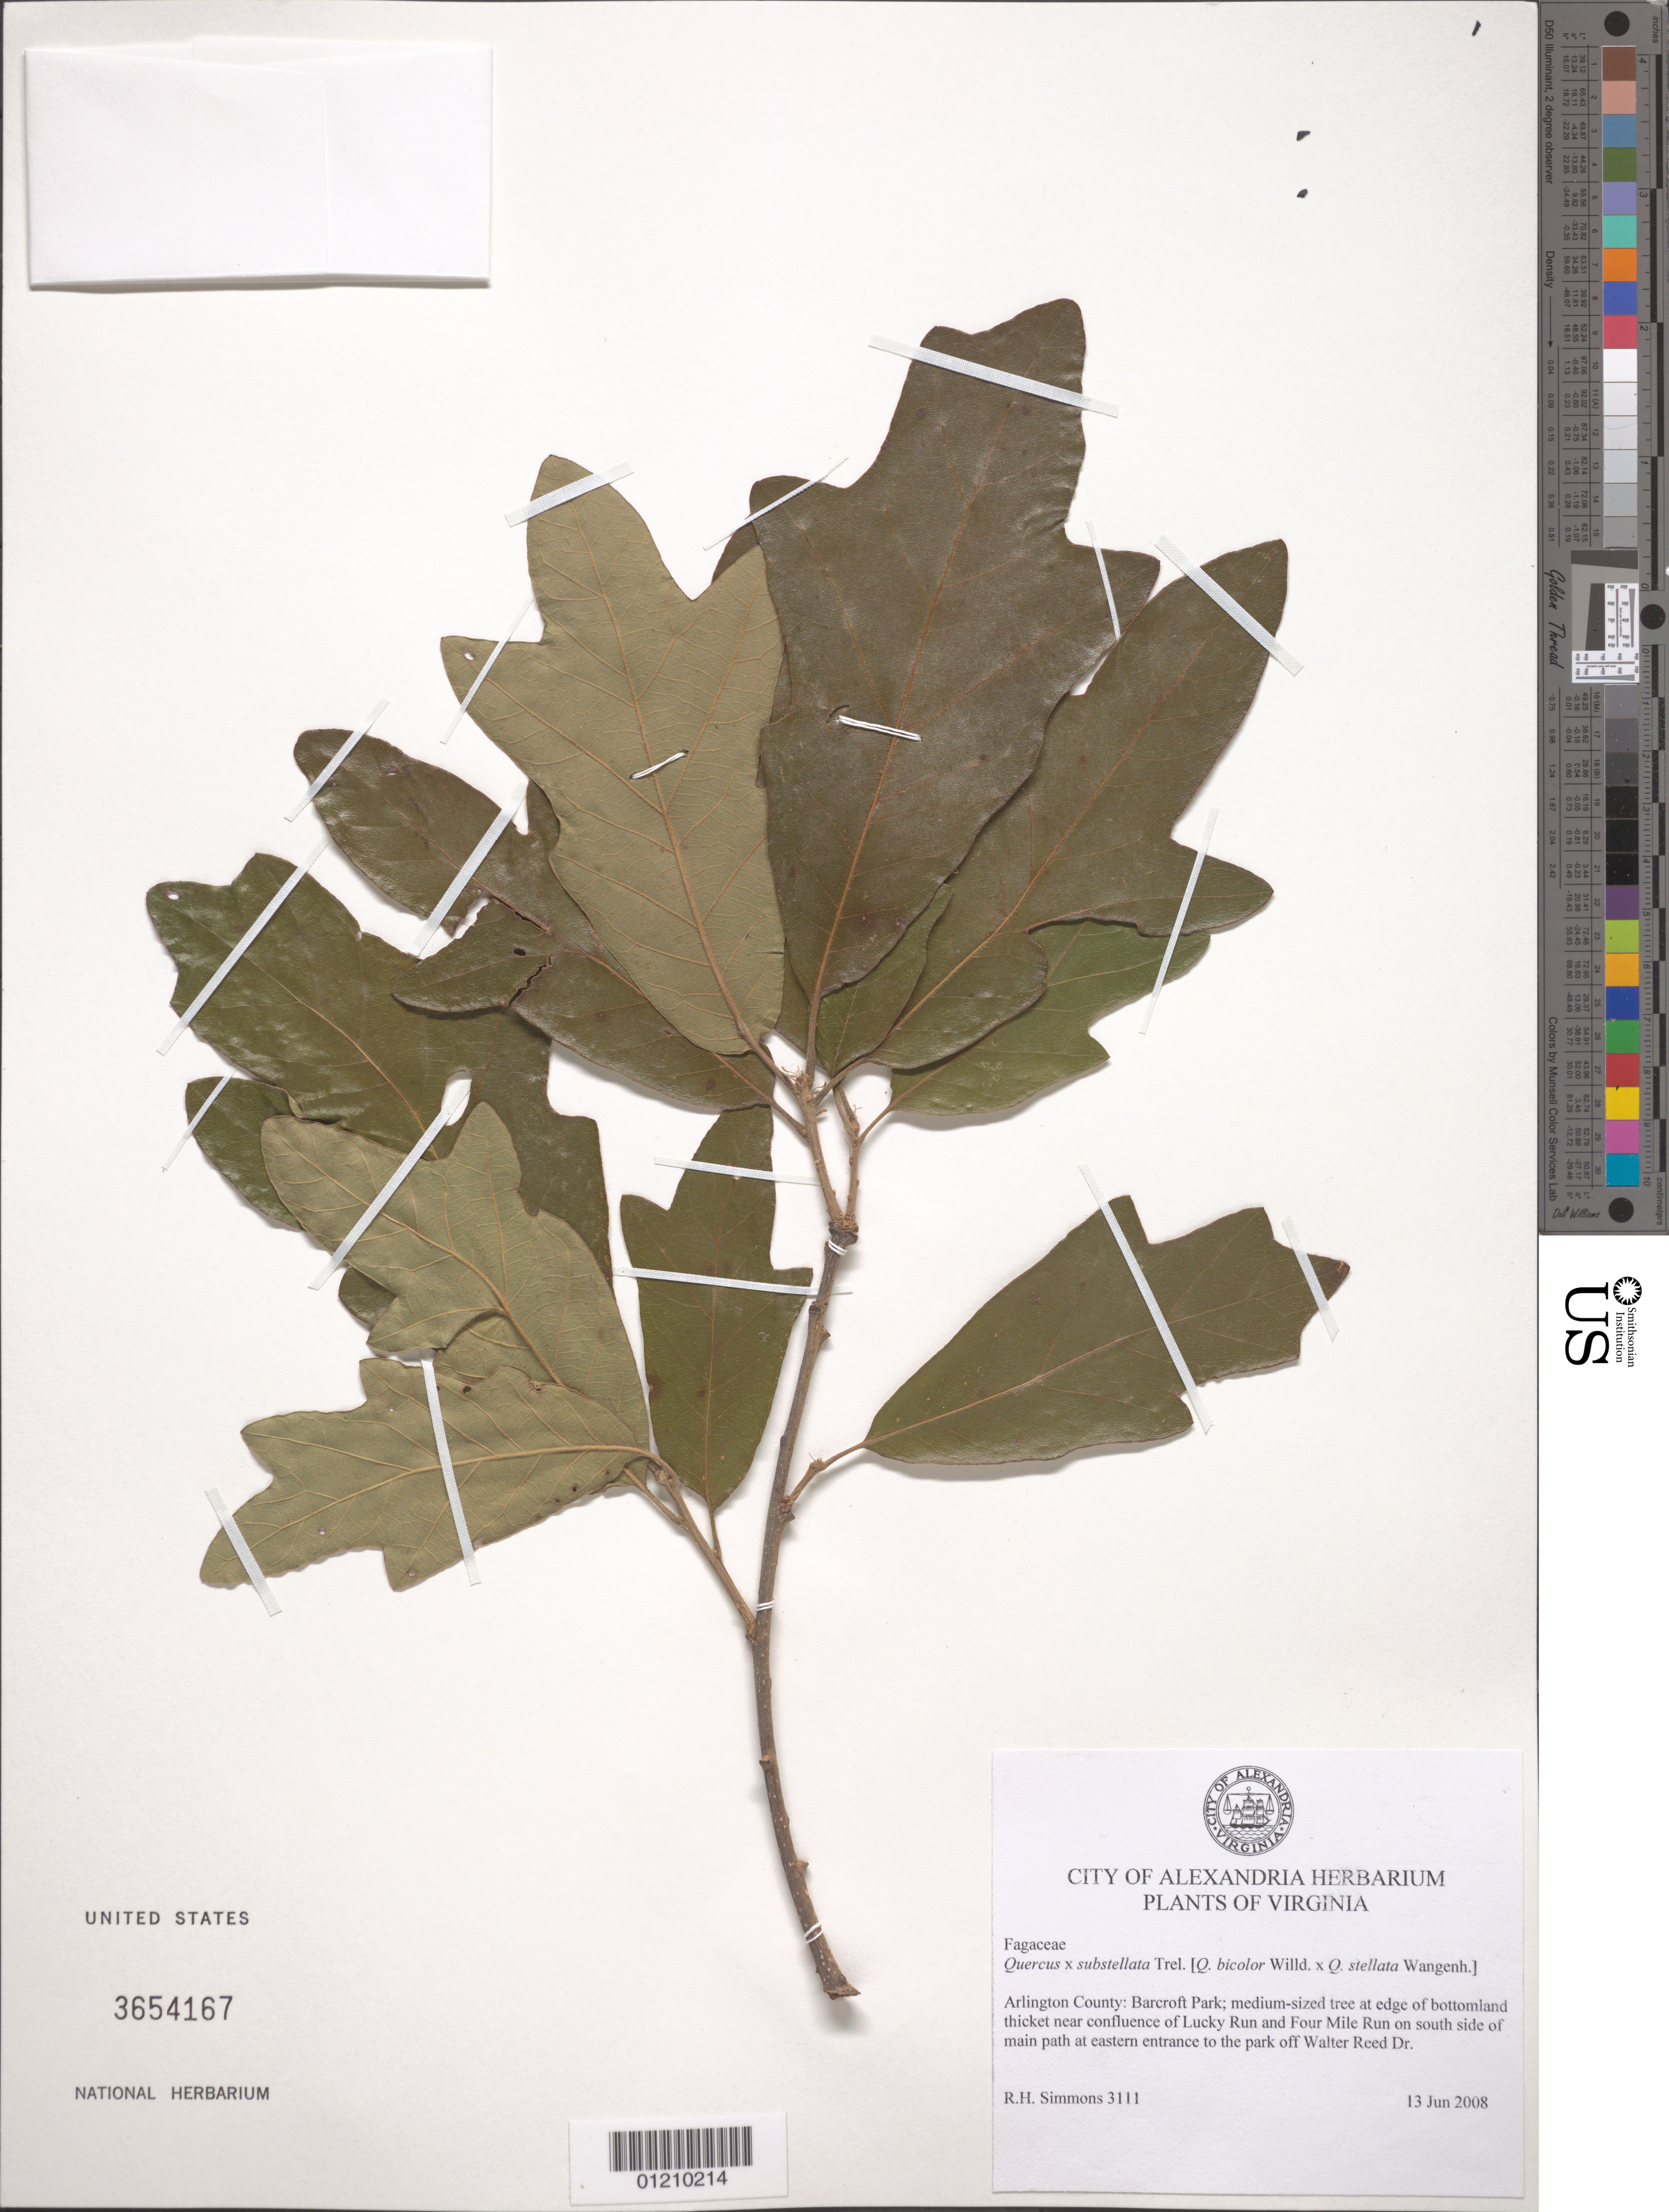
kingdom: Plantae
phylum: Tracheophyta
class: Magnoliopsida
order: Fagales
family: Fagaceae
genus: Quercus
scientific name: Quercus x substellata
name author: Trel.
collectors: R. H. Simmons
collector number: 3111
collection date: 2008-06-13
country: United States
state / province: Virginia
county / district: Arlington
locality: Barcroft Park, near confluence of Lucky Run and Four Mile Run on south side of main path at eastern entrance to the park off Walter Redd Dr.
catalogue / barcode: US 3654167